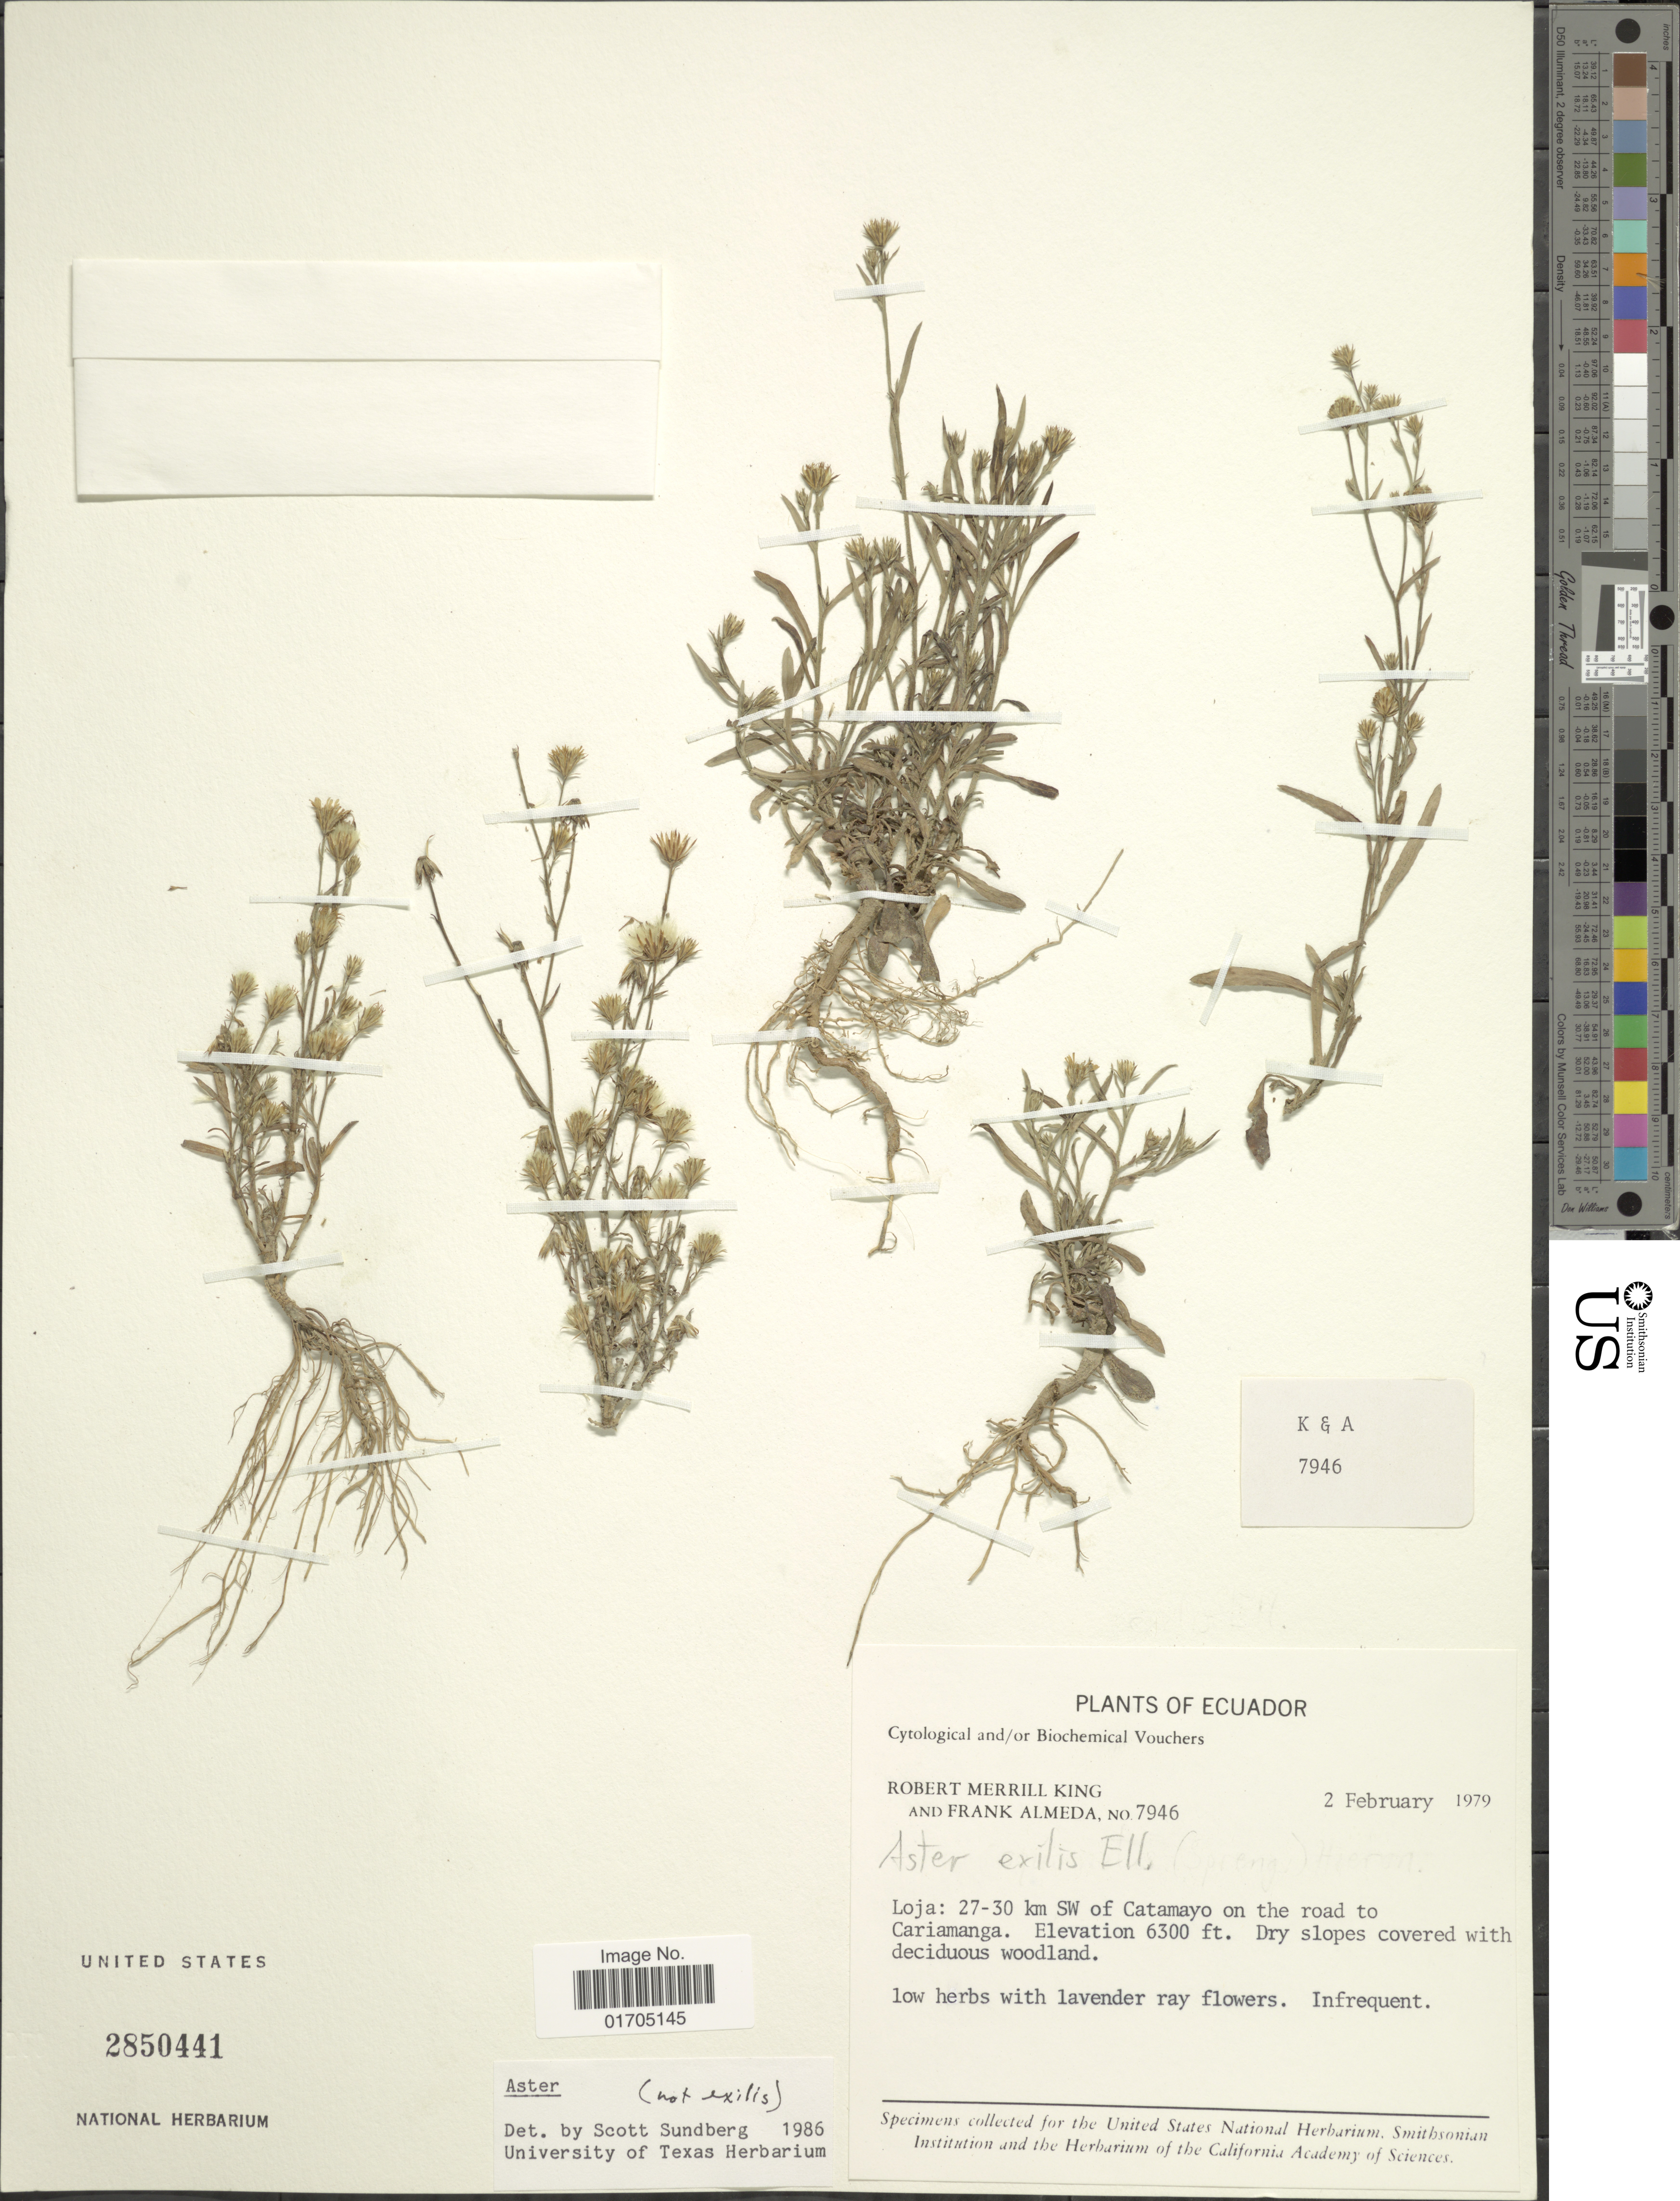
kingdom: Plantae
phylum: Tracheophyta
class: Magnoliopsida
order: Asterales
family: Asteraceae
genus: Symphyotrichum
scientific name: Symphyotrichum sp.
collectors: R. M. King & F. Almeda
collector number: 7946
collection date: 1979-02-02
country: Ecuador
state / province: Loja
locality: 27-30 km SW of Catamayo on the road to Cariamanga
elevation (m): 1920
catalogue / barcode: US 2850441